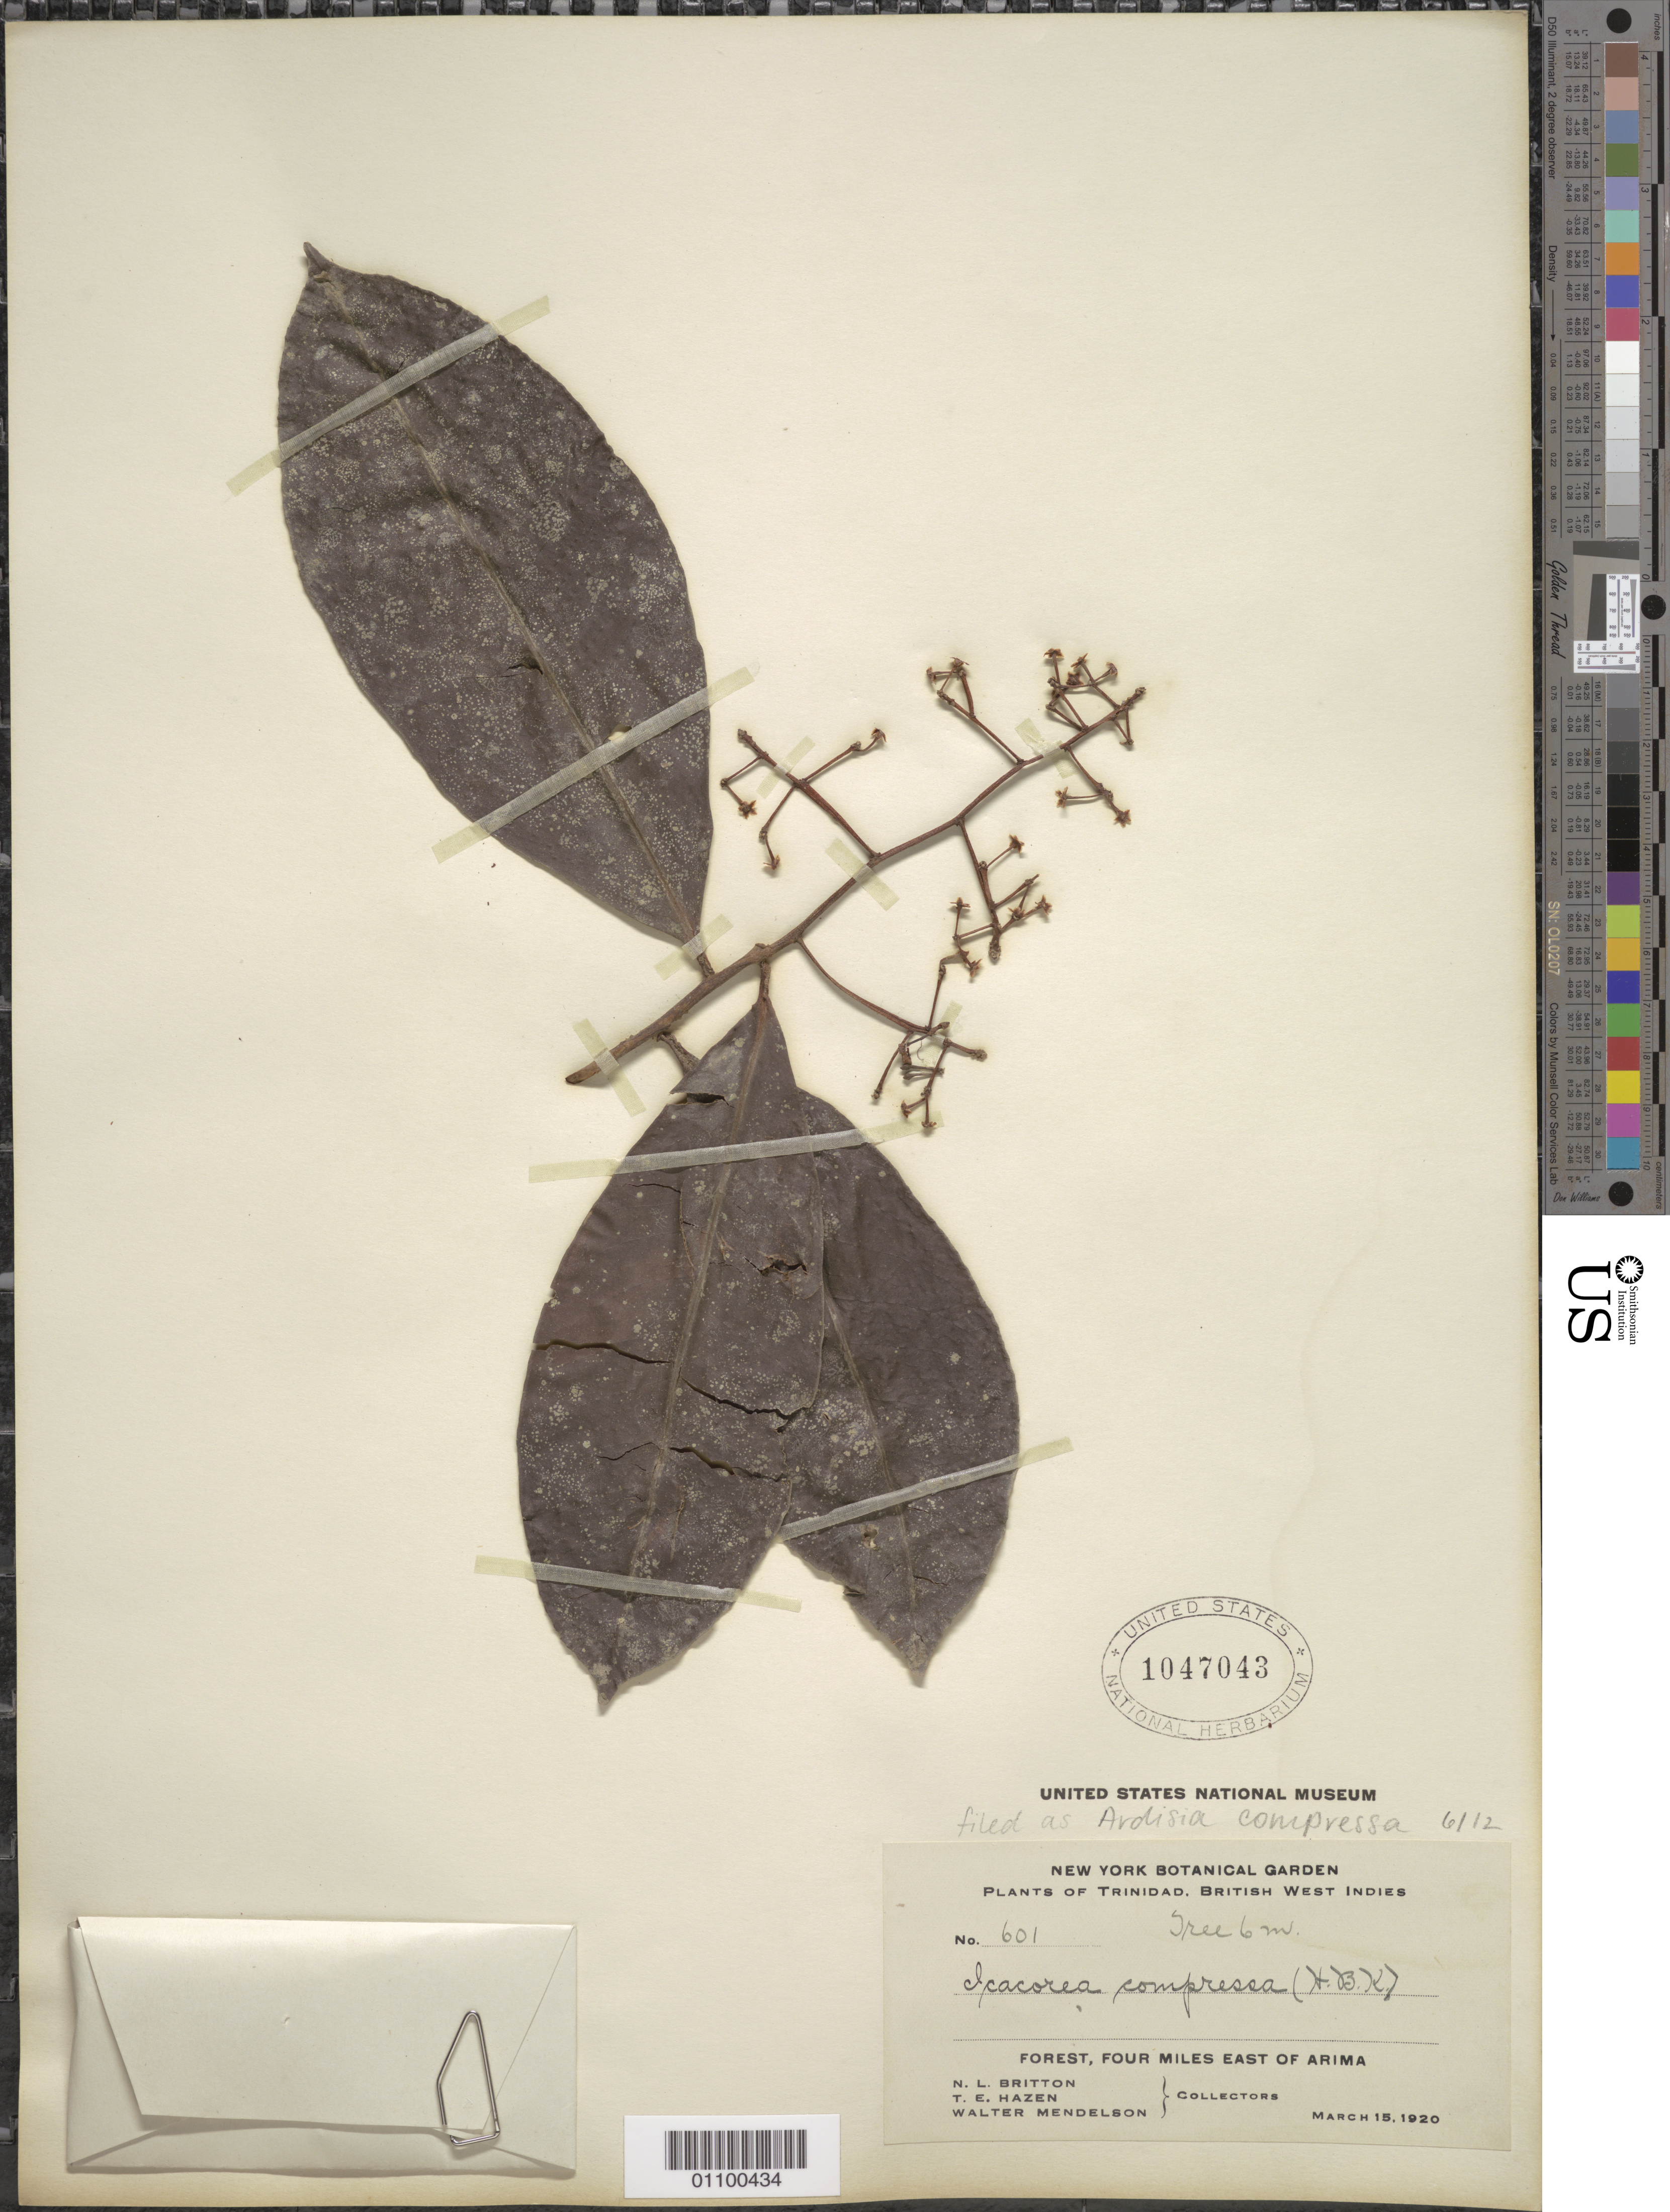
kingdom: Plantae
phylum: Tracheophyta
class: Magnoliopsida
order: Ericales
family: Primulaceae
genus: Ardisia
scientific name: Ardisia compressa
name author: Kunth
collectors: N. Britton, T. E. Hazen & W. Mendelson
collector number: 601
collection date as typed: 15 Mar 1920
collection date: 1920-03-15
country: Trinidad and Tobago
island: Trinidad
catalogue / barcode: US 1047043